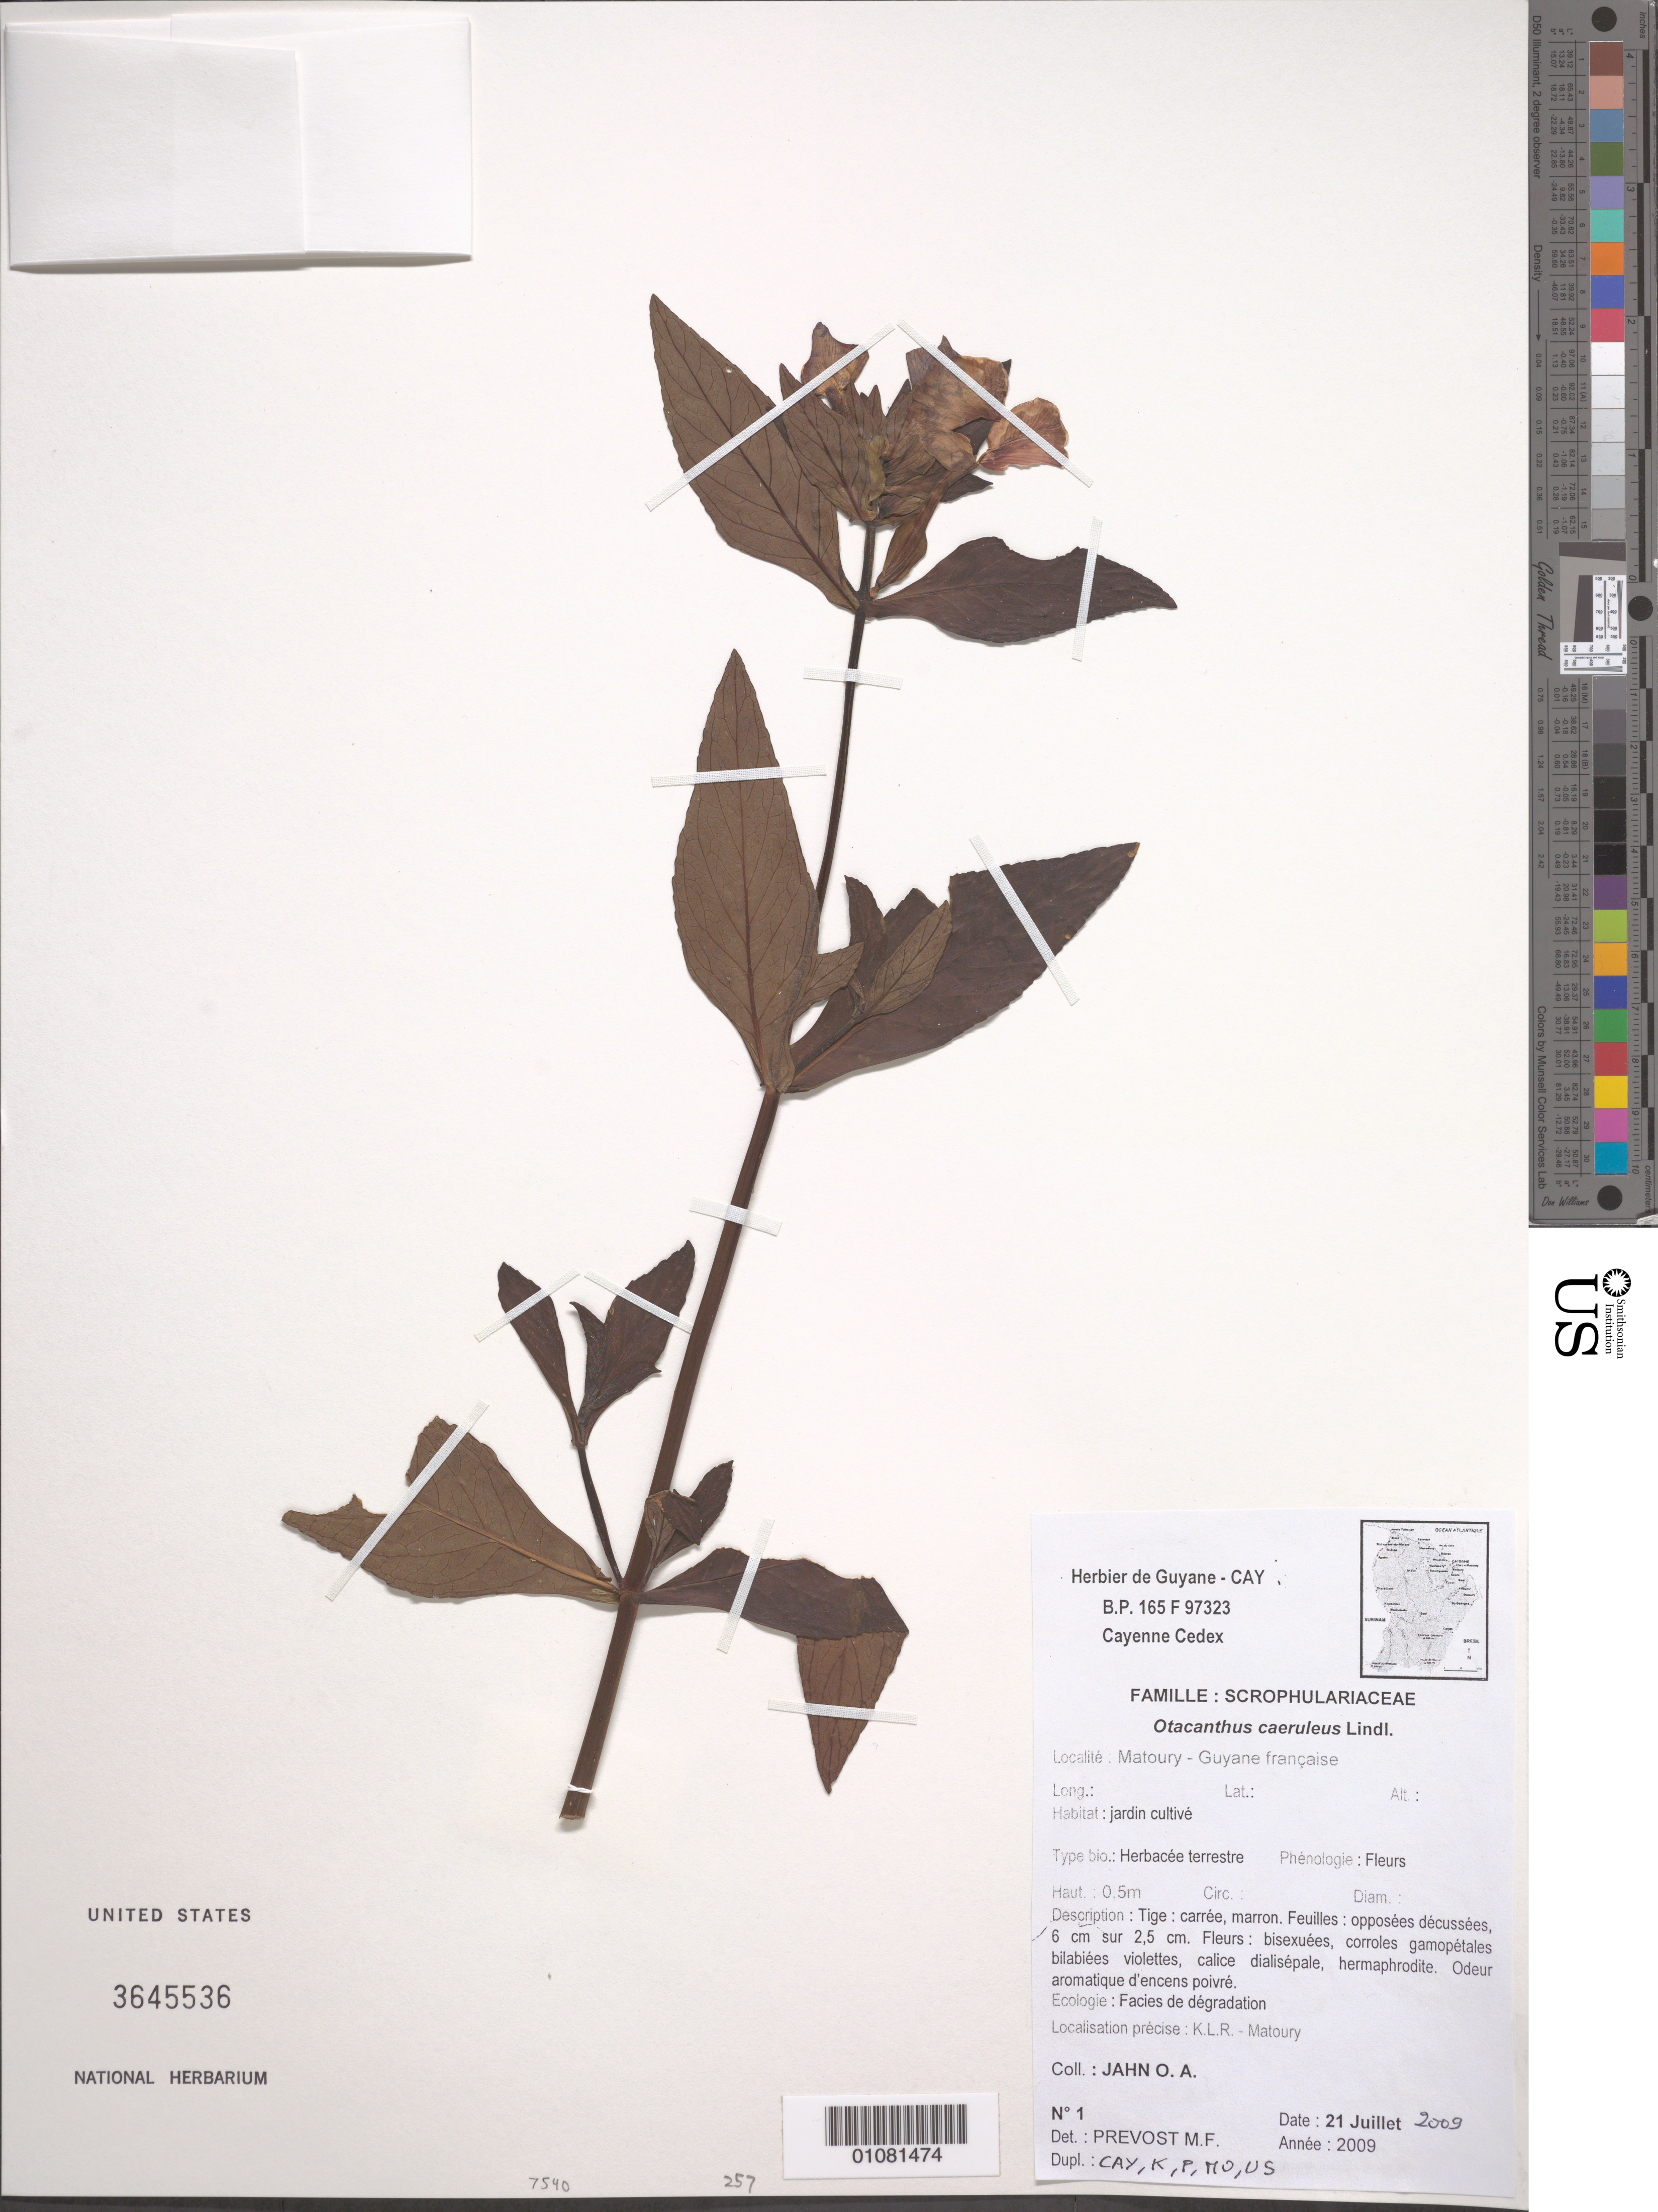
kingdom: Plantae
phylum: Tracheophyta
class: Magnoliopsida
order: Lamiales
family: Plantaginaceae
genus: Otacanthus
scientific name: Otacanthus caeruleus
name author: Lindl.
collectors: O. Jahn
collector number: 1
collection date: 2009-07-21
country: French Guiana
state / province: Cayenne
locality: Matoury - Guyane francaise.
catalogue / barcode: US 3645536